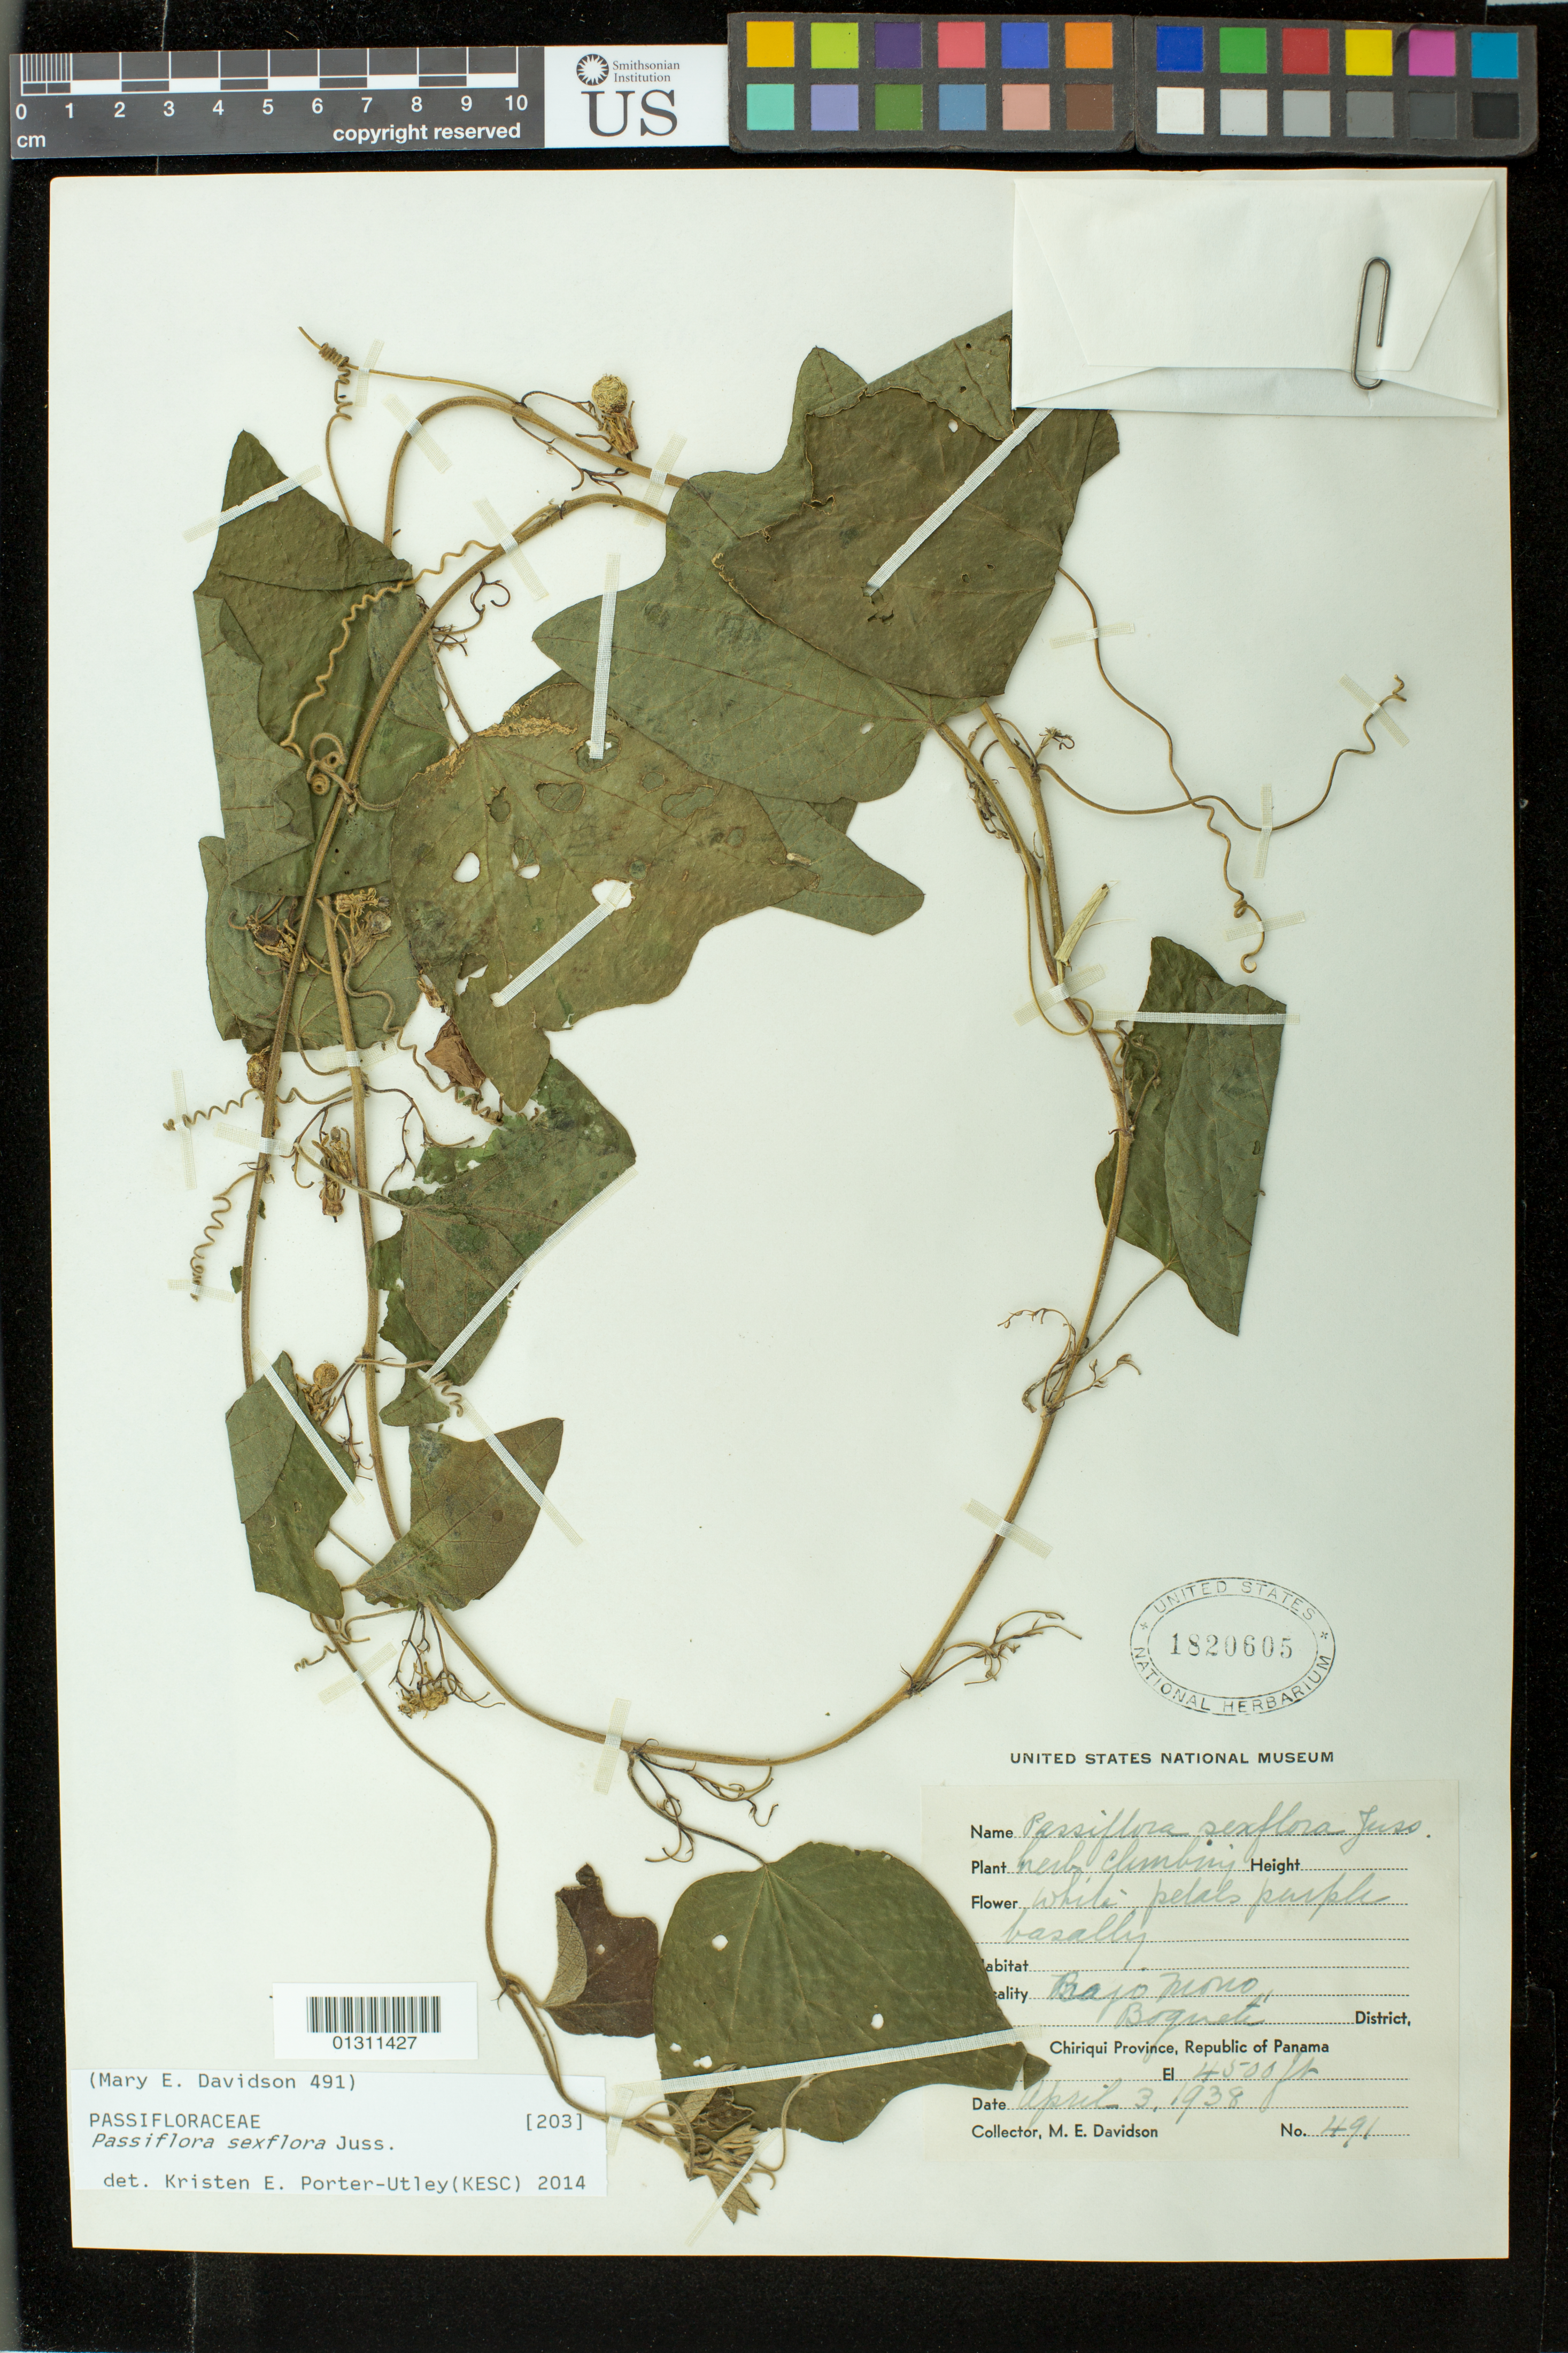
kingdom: Plantae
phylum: Tracheophyta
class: Magnoliopsida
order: Malpighiales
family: Passifloraceae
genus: Passiflora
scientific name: Passiflora sexflora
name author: Juss.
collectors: M. E. Davidson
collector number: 491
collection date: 1938-04-03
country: Panama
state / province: Chiriqui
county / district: Boquete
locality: Bajo Mono.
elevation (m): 1372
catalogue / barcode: US 1820605